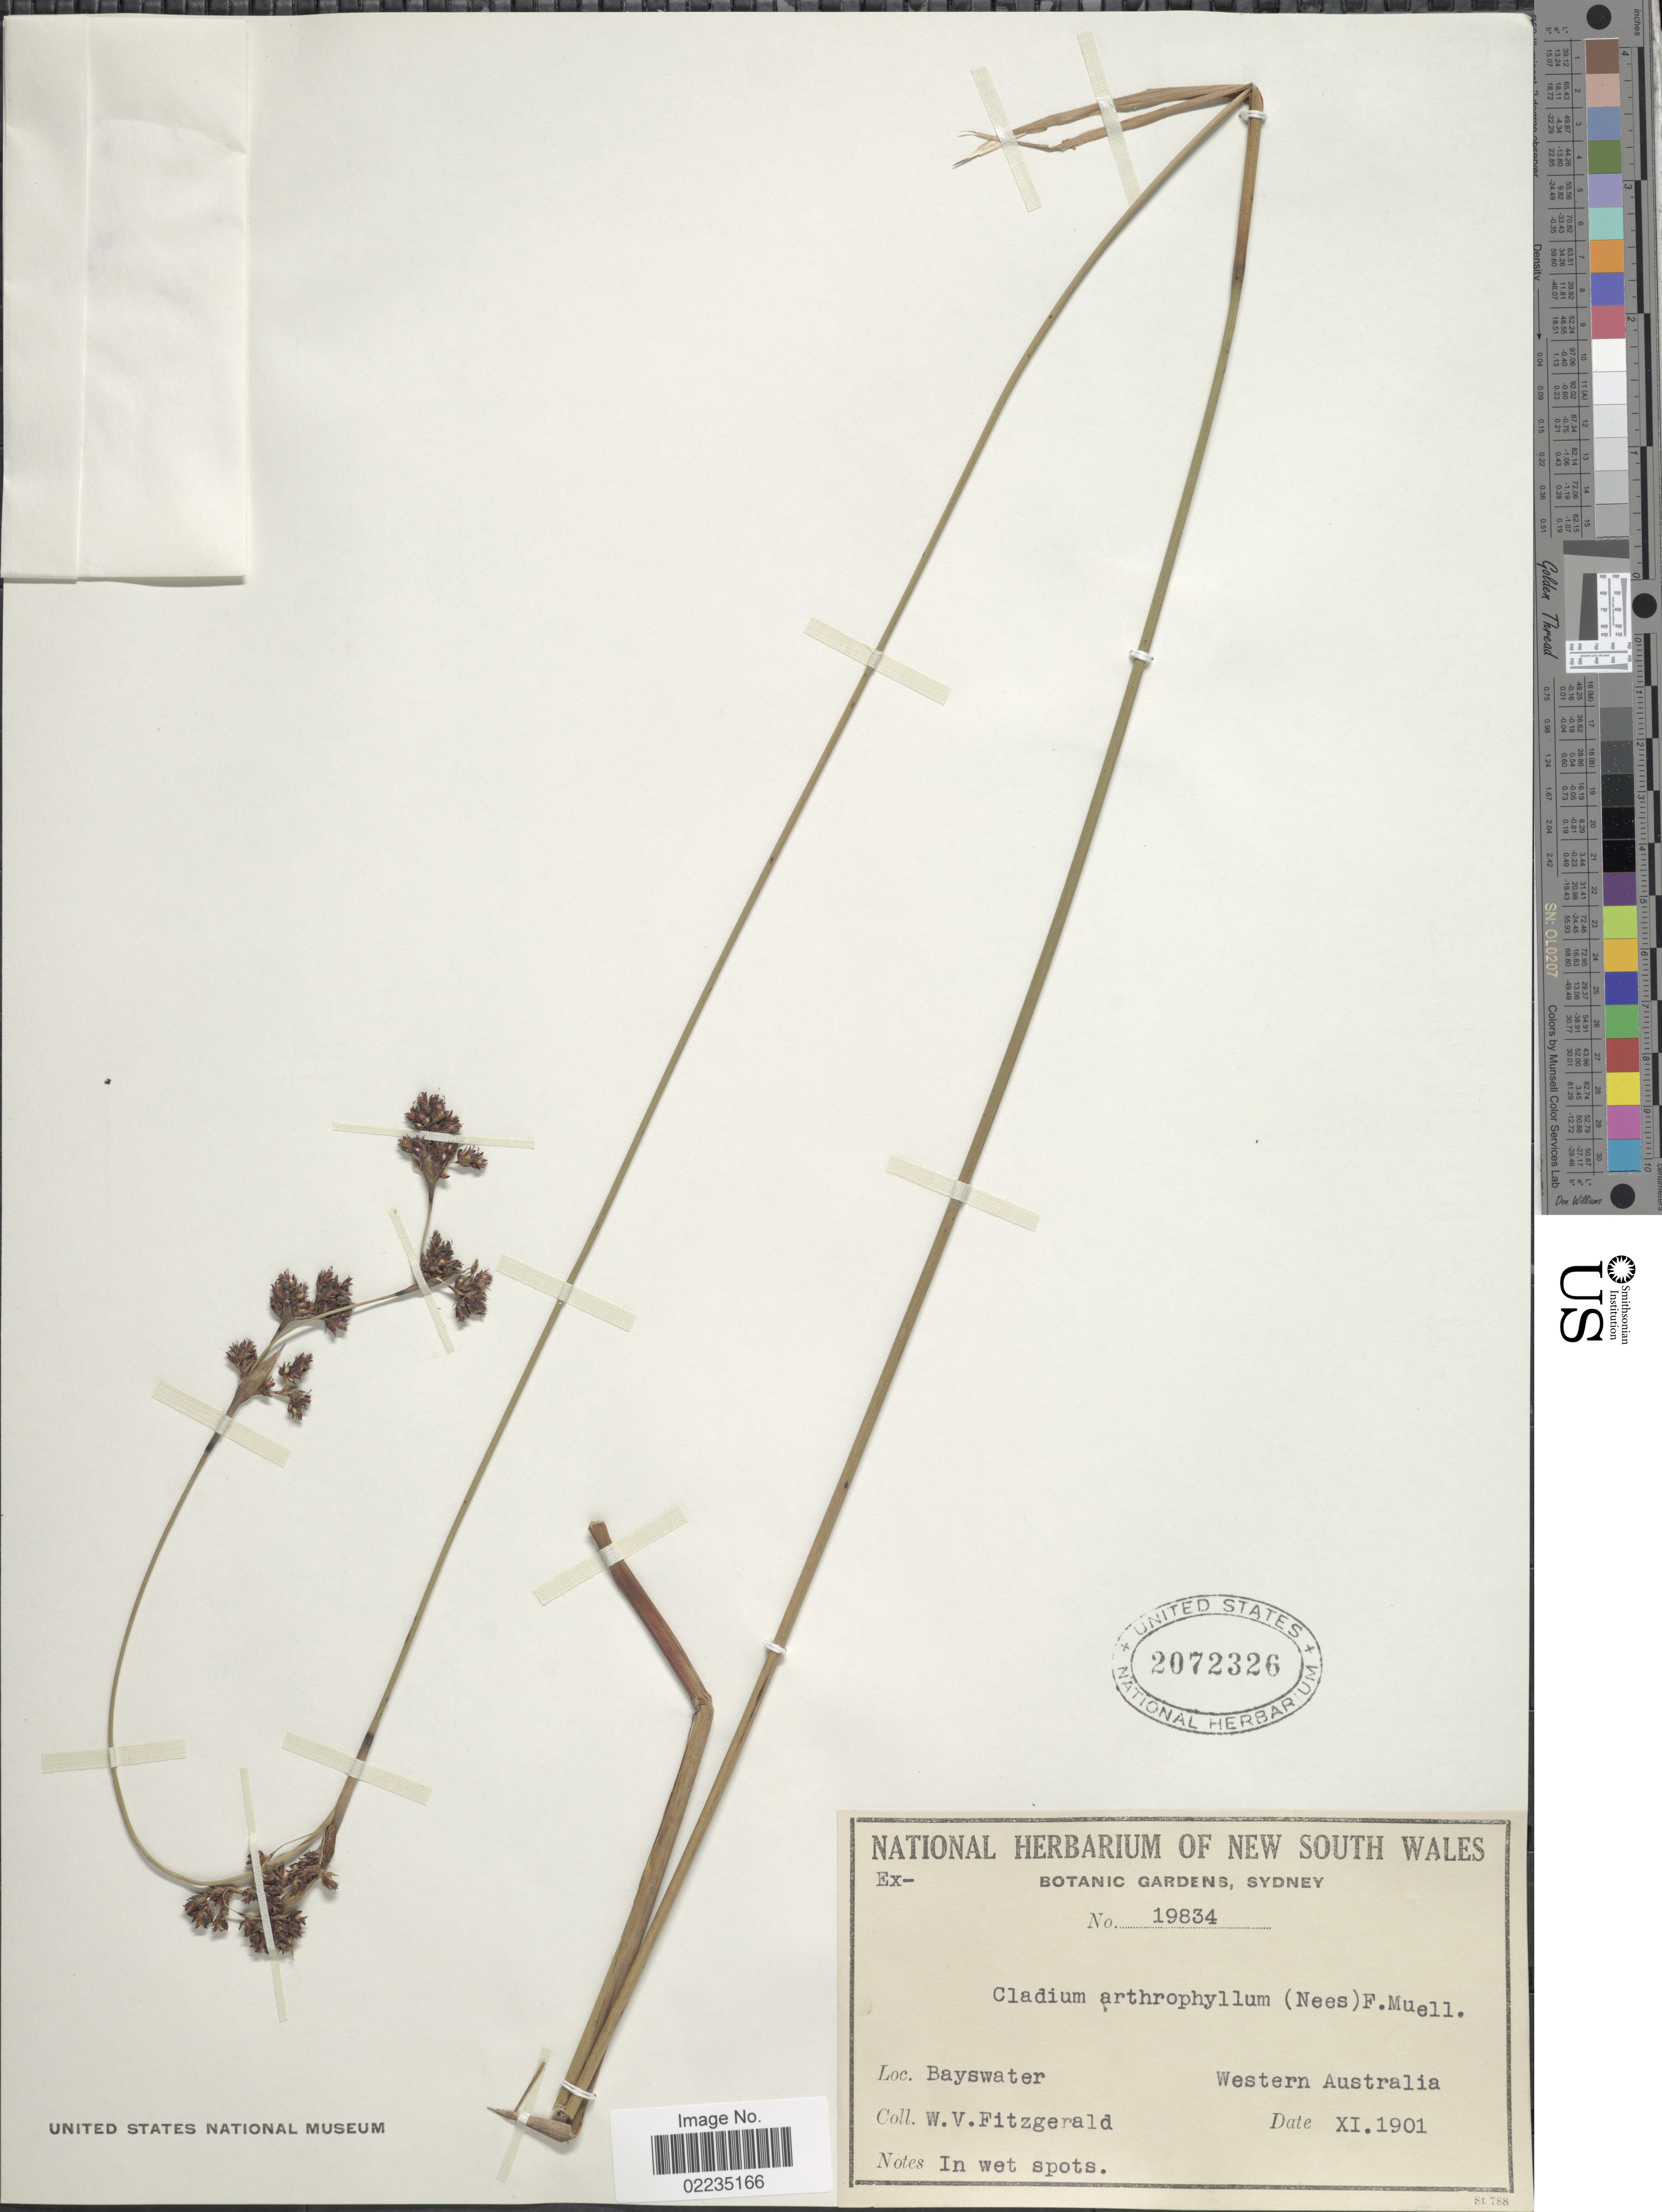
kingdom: Plantae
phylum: Tracheophyta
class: Liliopsida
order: Poales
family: Cyperaceae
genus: Machaerina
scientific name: Machaerina arthrophylla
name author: (Nees) T. Koyama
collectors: W. Fitzgerald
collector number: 19834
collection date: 1901-11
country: Australia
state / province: Western Australia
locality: Bayswater, Western Australia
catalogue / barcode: US 2072326